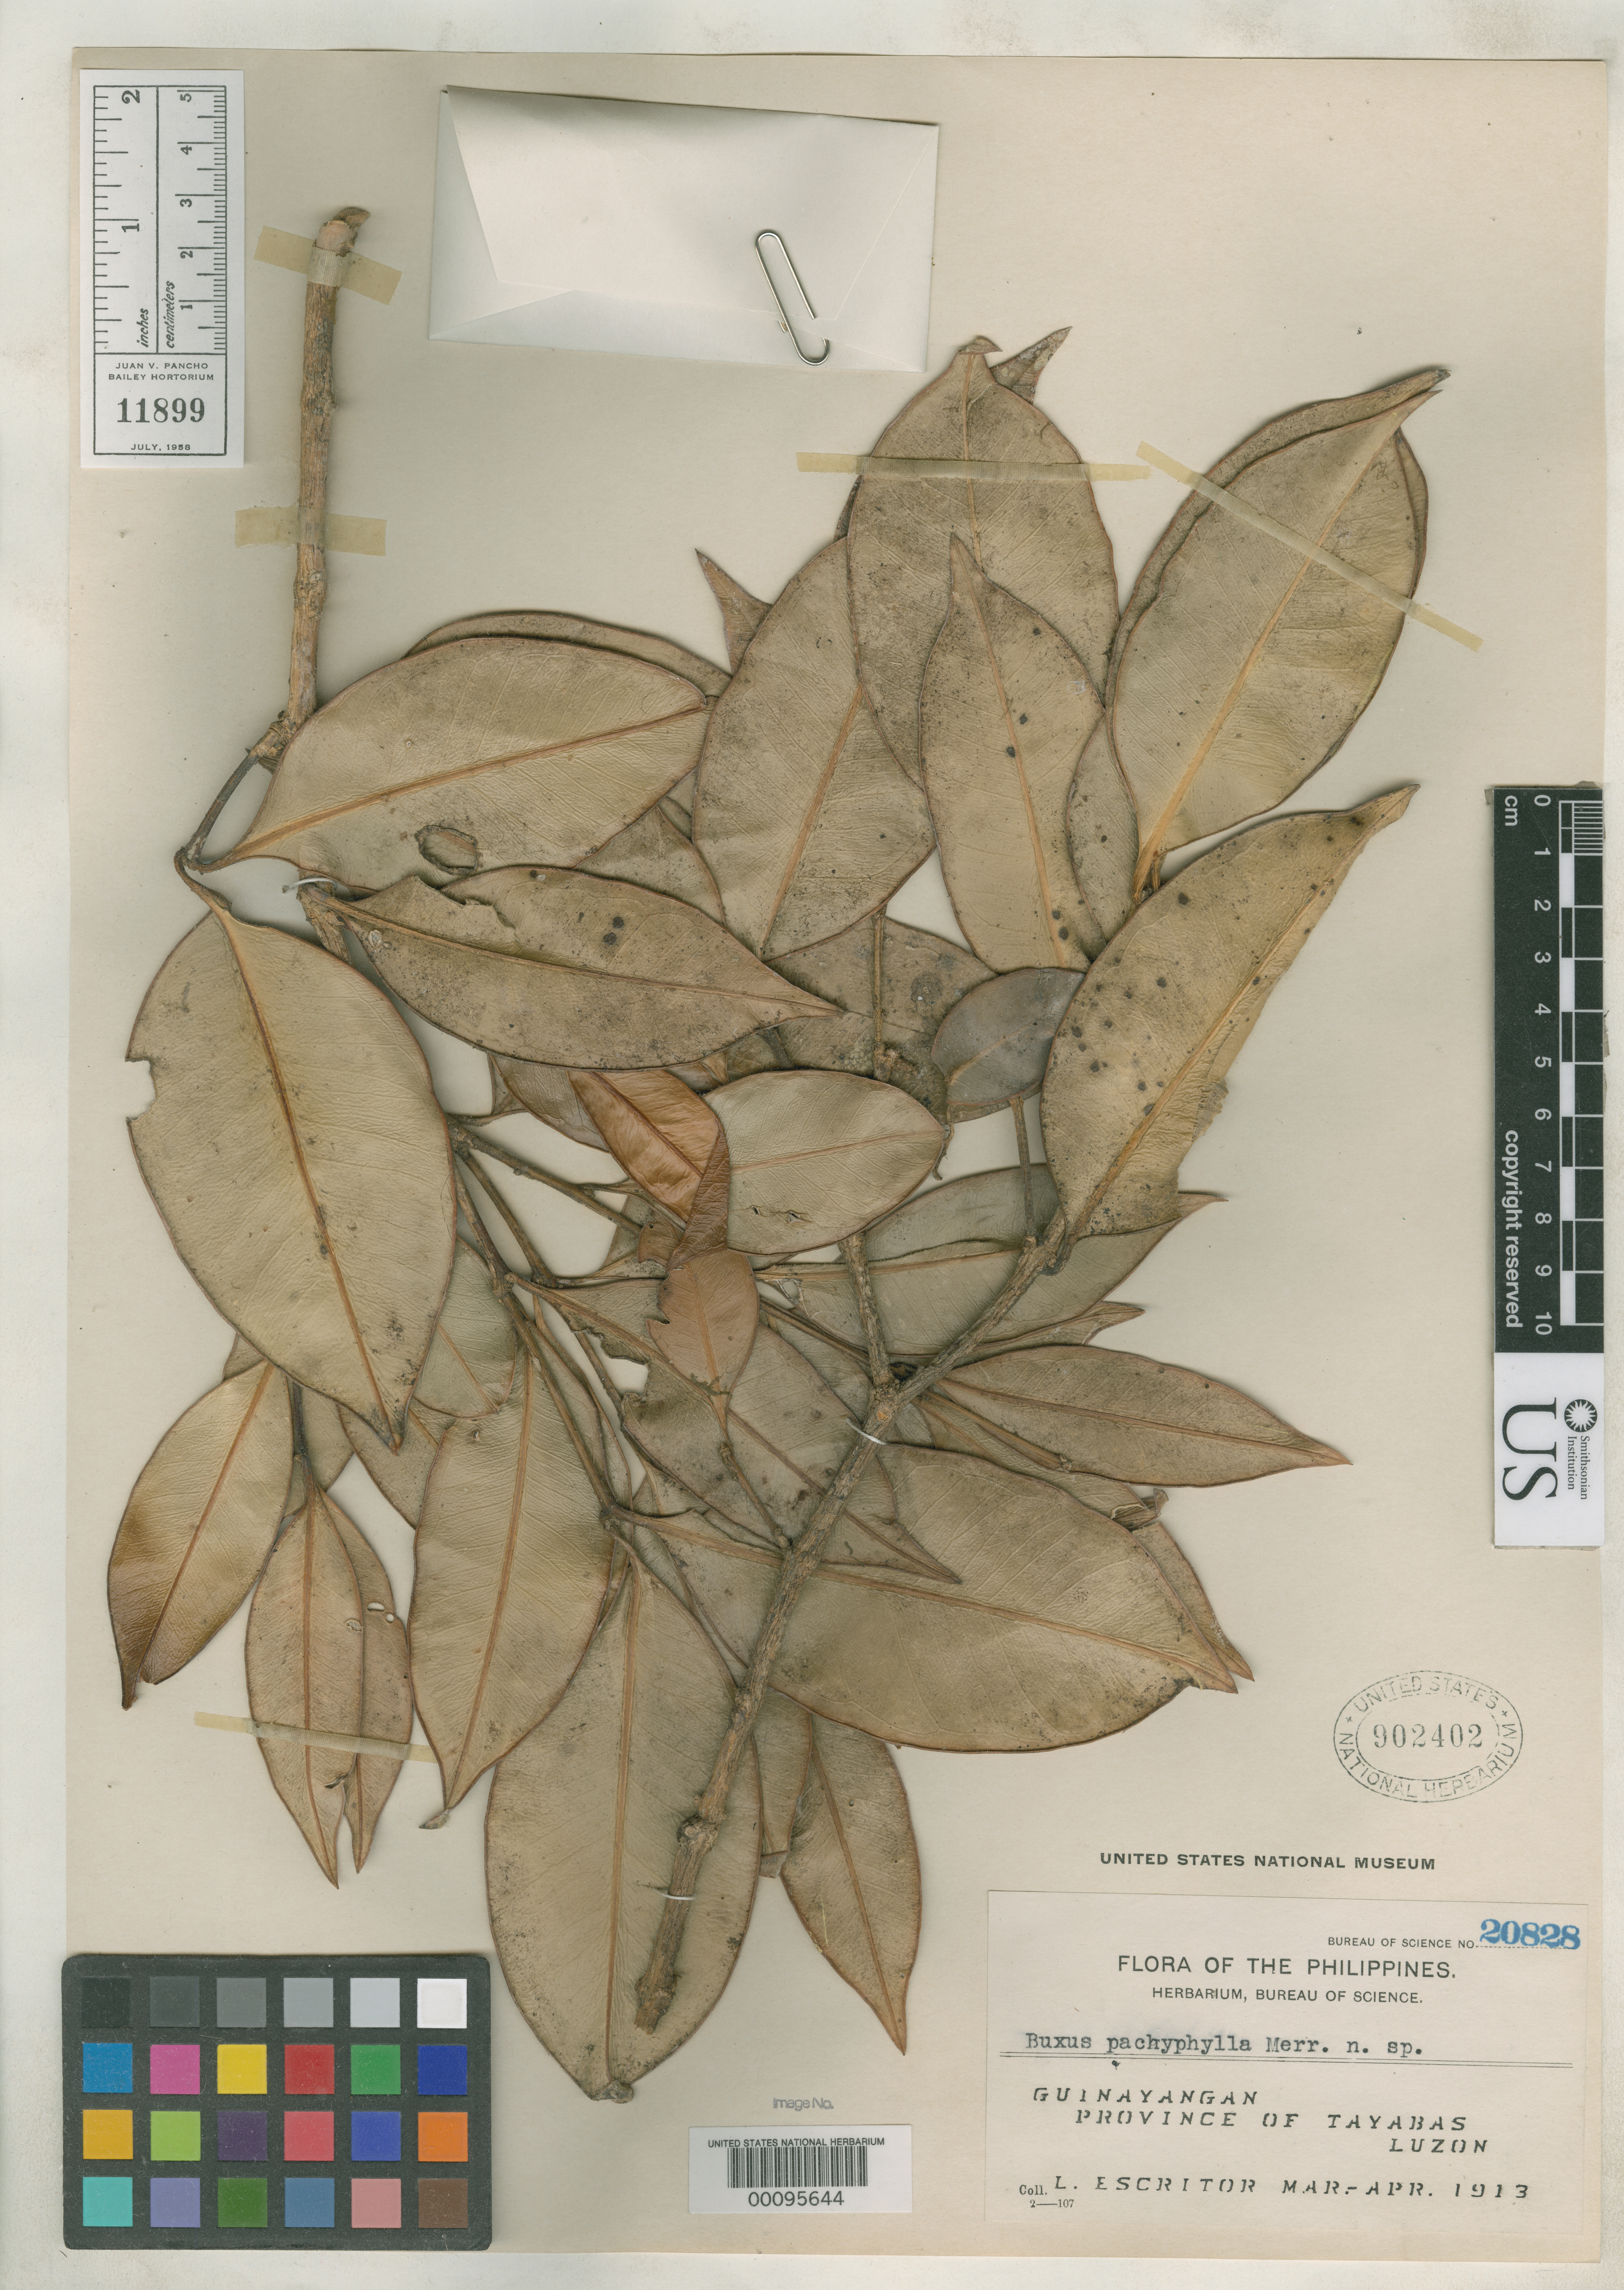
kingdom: Plantae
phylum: Tracheophyta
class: Magnoliopsida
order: Buxales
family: Buxaceae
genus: Buxus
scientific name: Buxus pachyphylla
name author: Merr.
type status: Isotype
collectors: L. Escritor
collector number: Bur. Sci. 20828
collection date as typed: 09 Mar 1913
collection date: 1913-03-09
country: Philippines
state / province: Calabarzon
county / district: Quezon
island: Luzon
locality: Tayabas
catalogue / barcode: US 902402